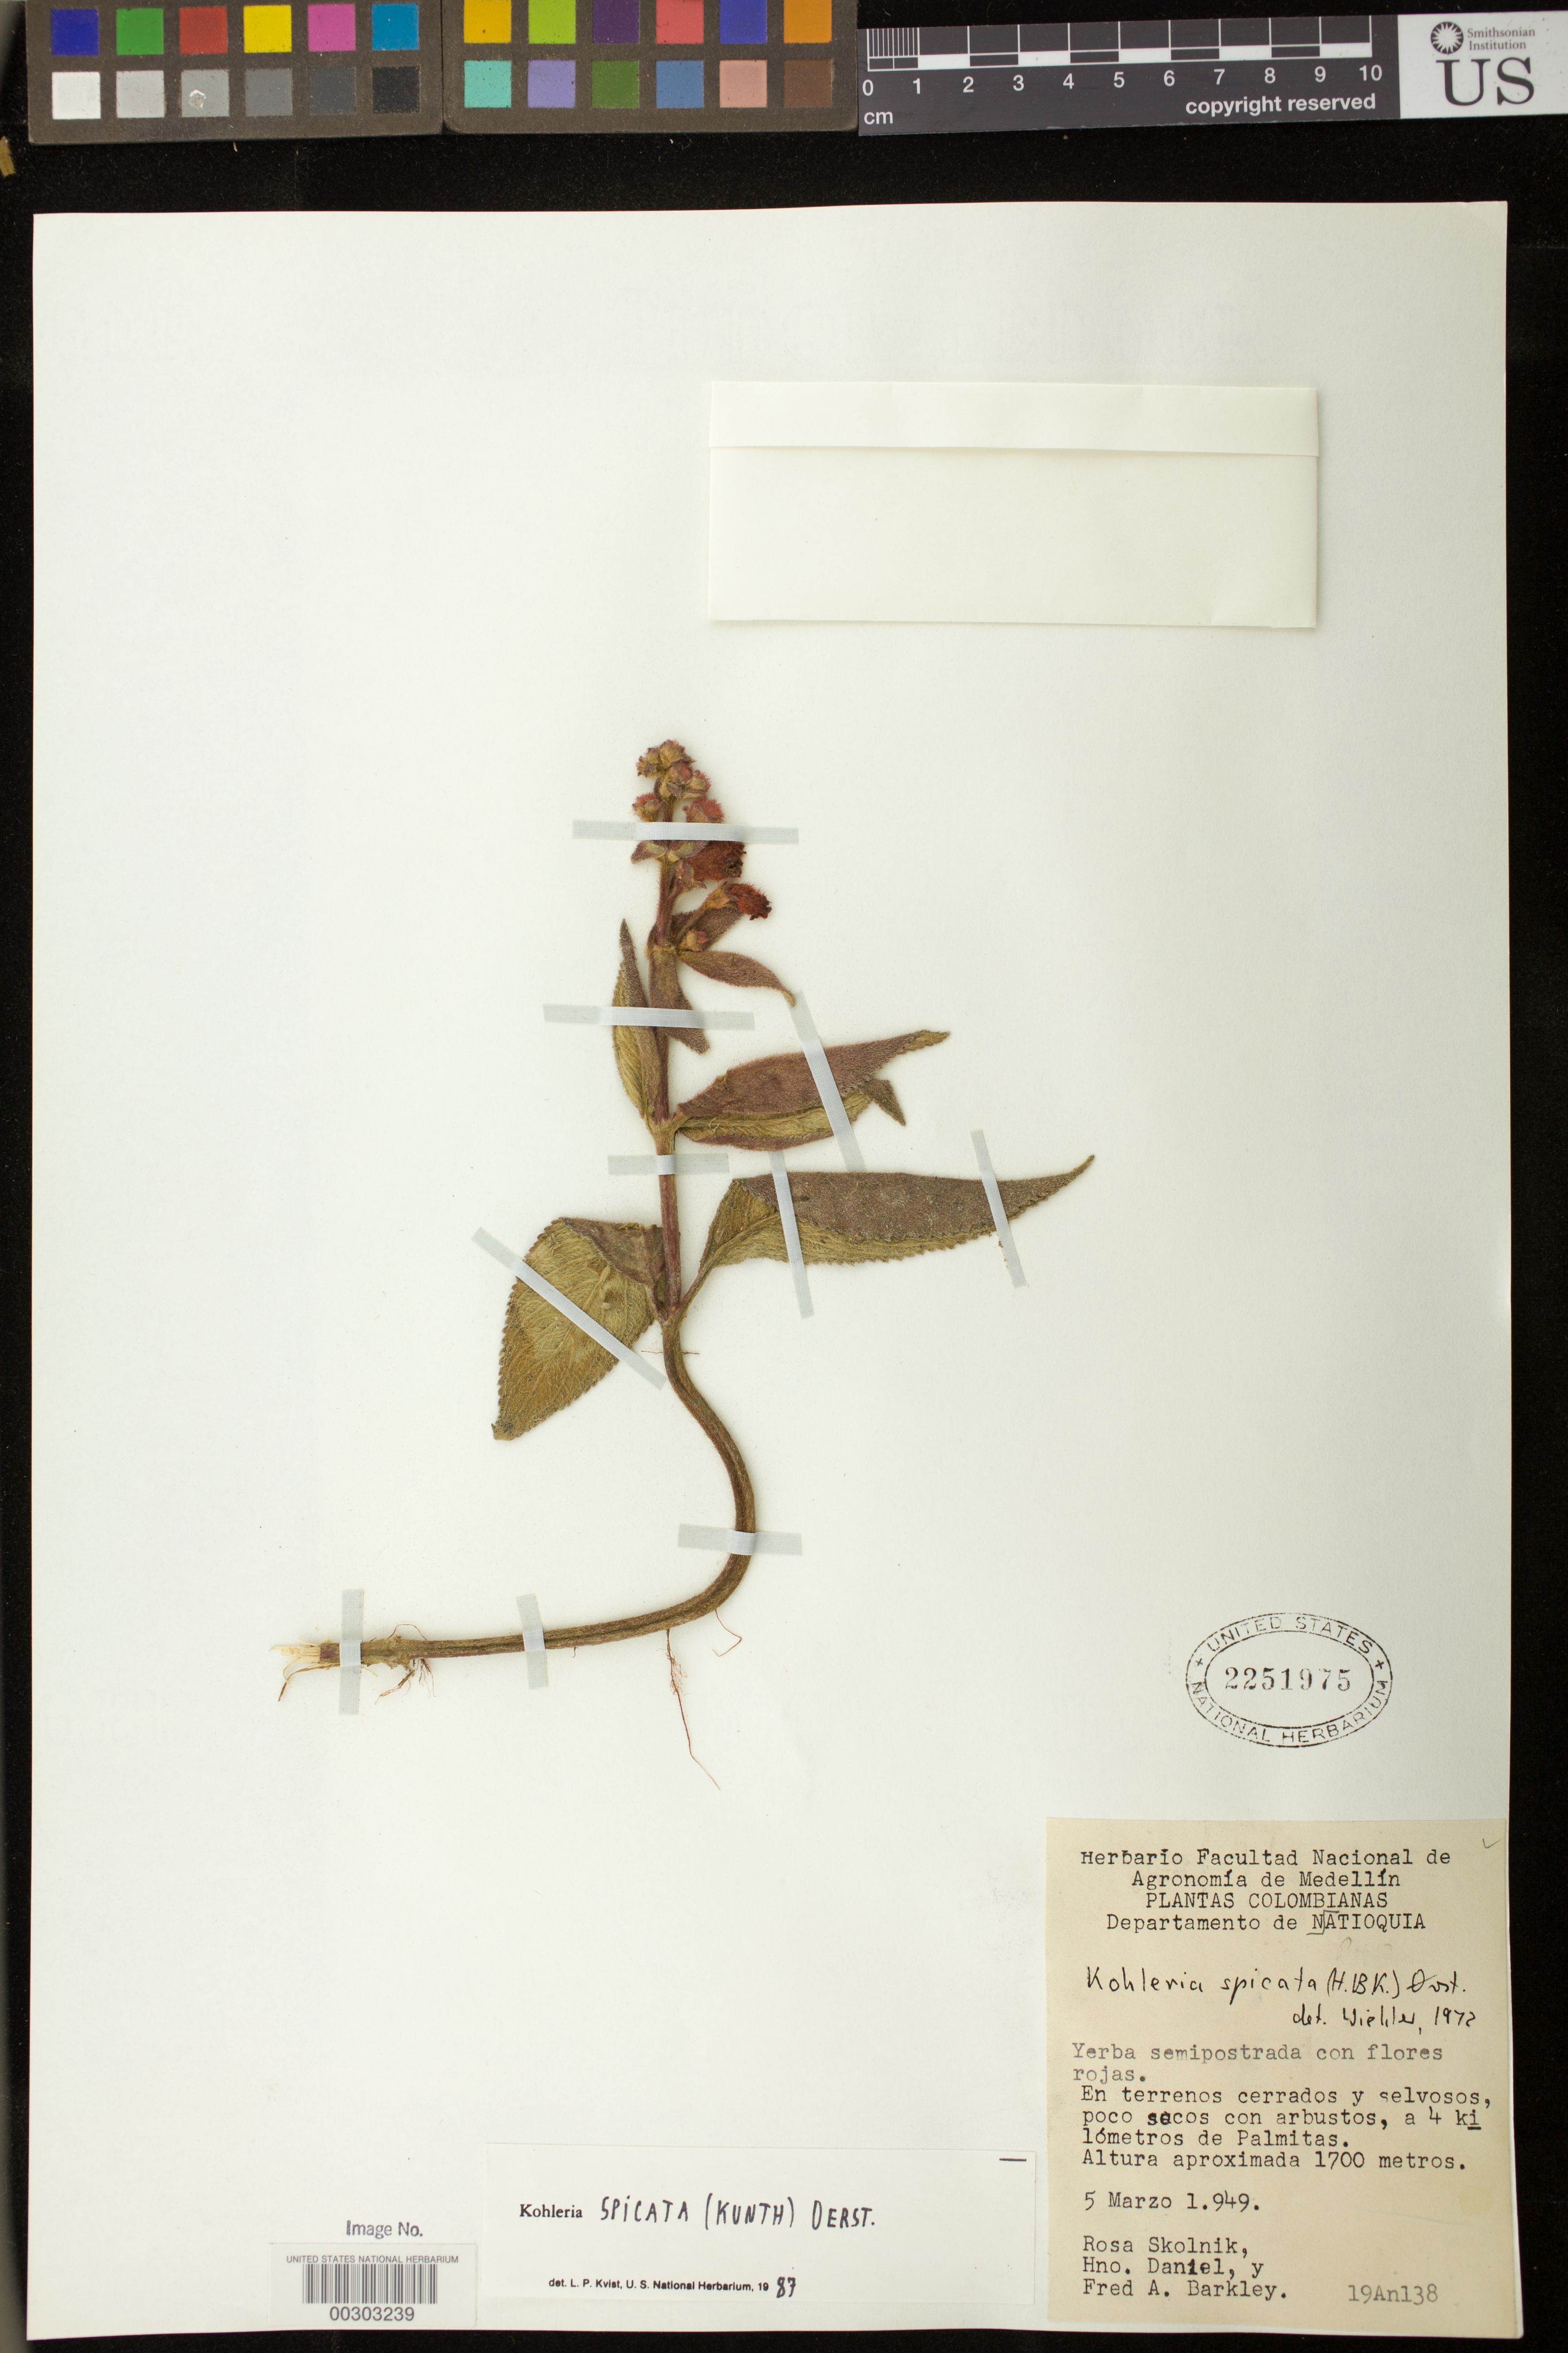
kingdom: Plantae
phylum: Tracheophyta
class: Magnoliopsida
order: Lamiales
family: Gesneriaceae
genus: Kohleria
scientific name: Kohleria spicata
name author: (Kunth) Oerst.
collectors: R. Scolnik, Bro. Daniel & F. A. Barkley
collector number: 19An 138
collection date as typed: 05 Mar 1949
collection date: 1949-03-05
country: Colombia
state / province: Antioquia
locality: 4 km from Palmitas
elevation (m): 1700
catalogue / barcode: US 2251975